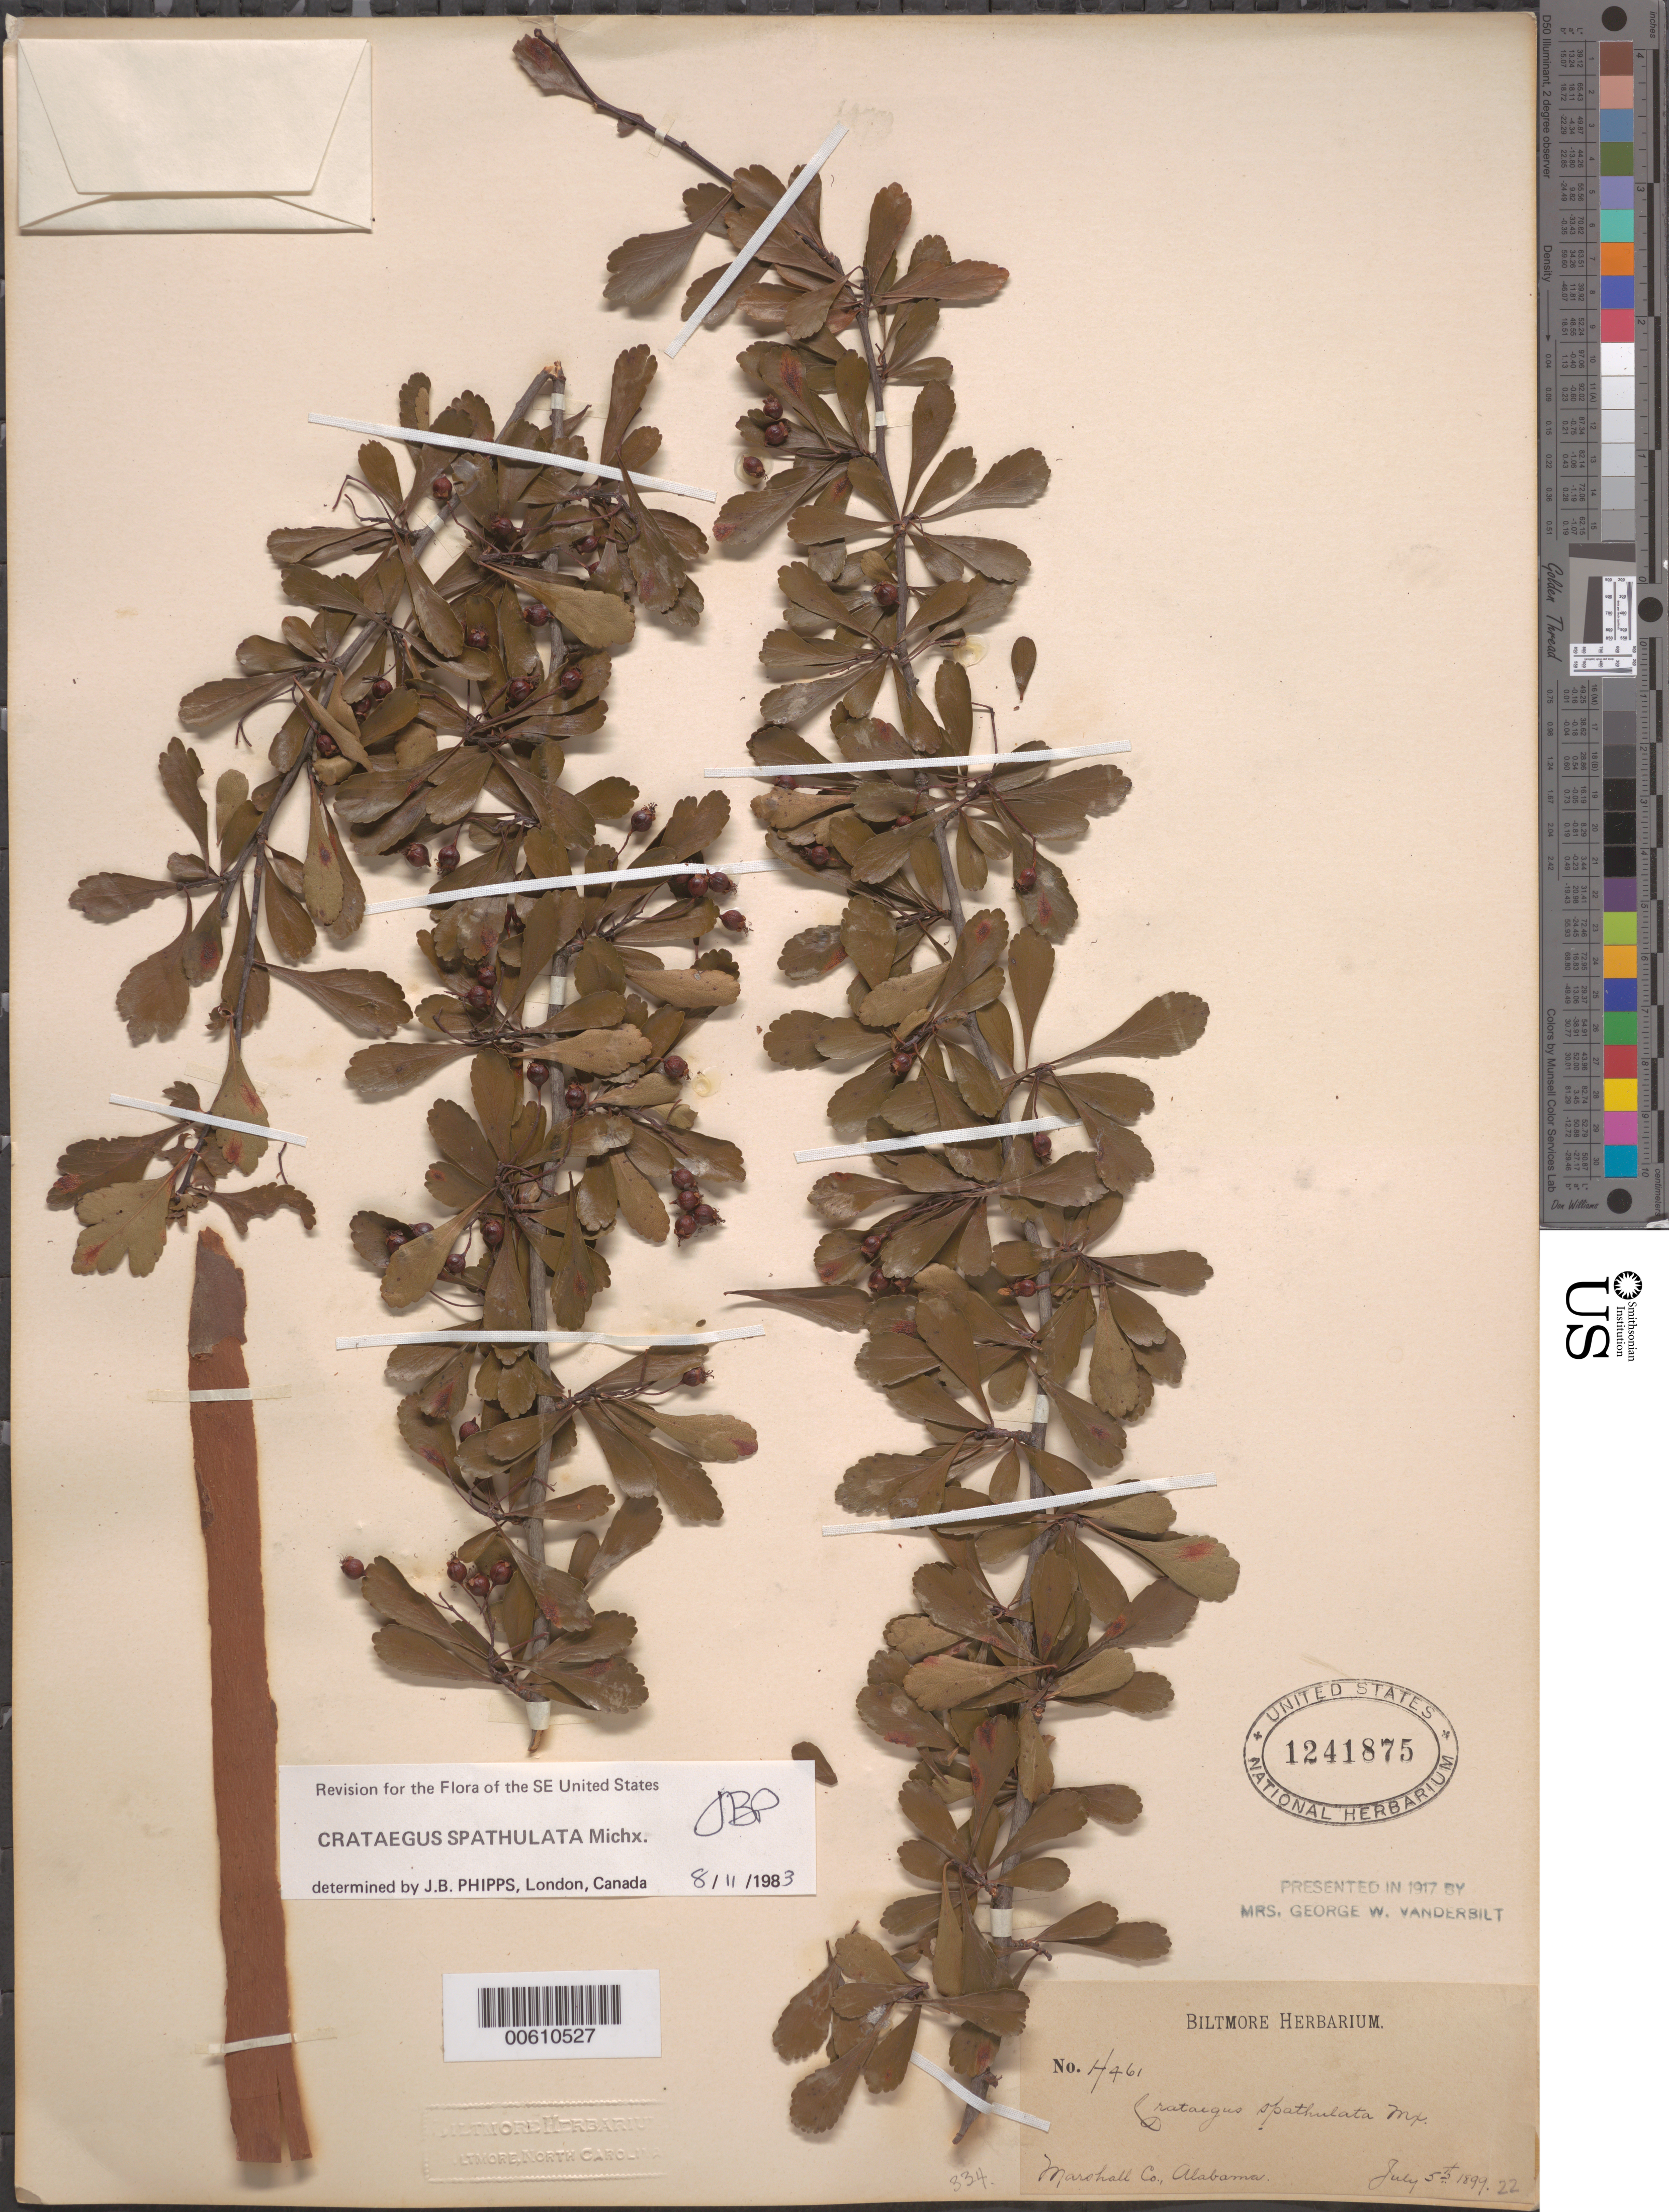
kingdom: Plantae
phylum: Tracheophyta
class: Magnoliopsida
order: Rosales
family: Rosaceae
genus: Crataegus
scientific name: Crataegus spathulata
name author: Michx.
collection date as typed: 05 Jul 1899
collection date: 1899-07-05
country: United States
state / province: Alabama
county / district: Marshall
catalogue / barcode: US 1241875